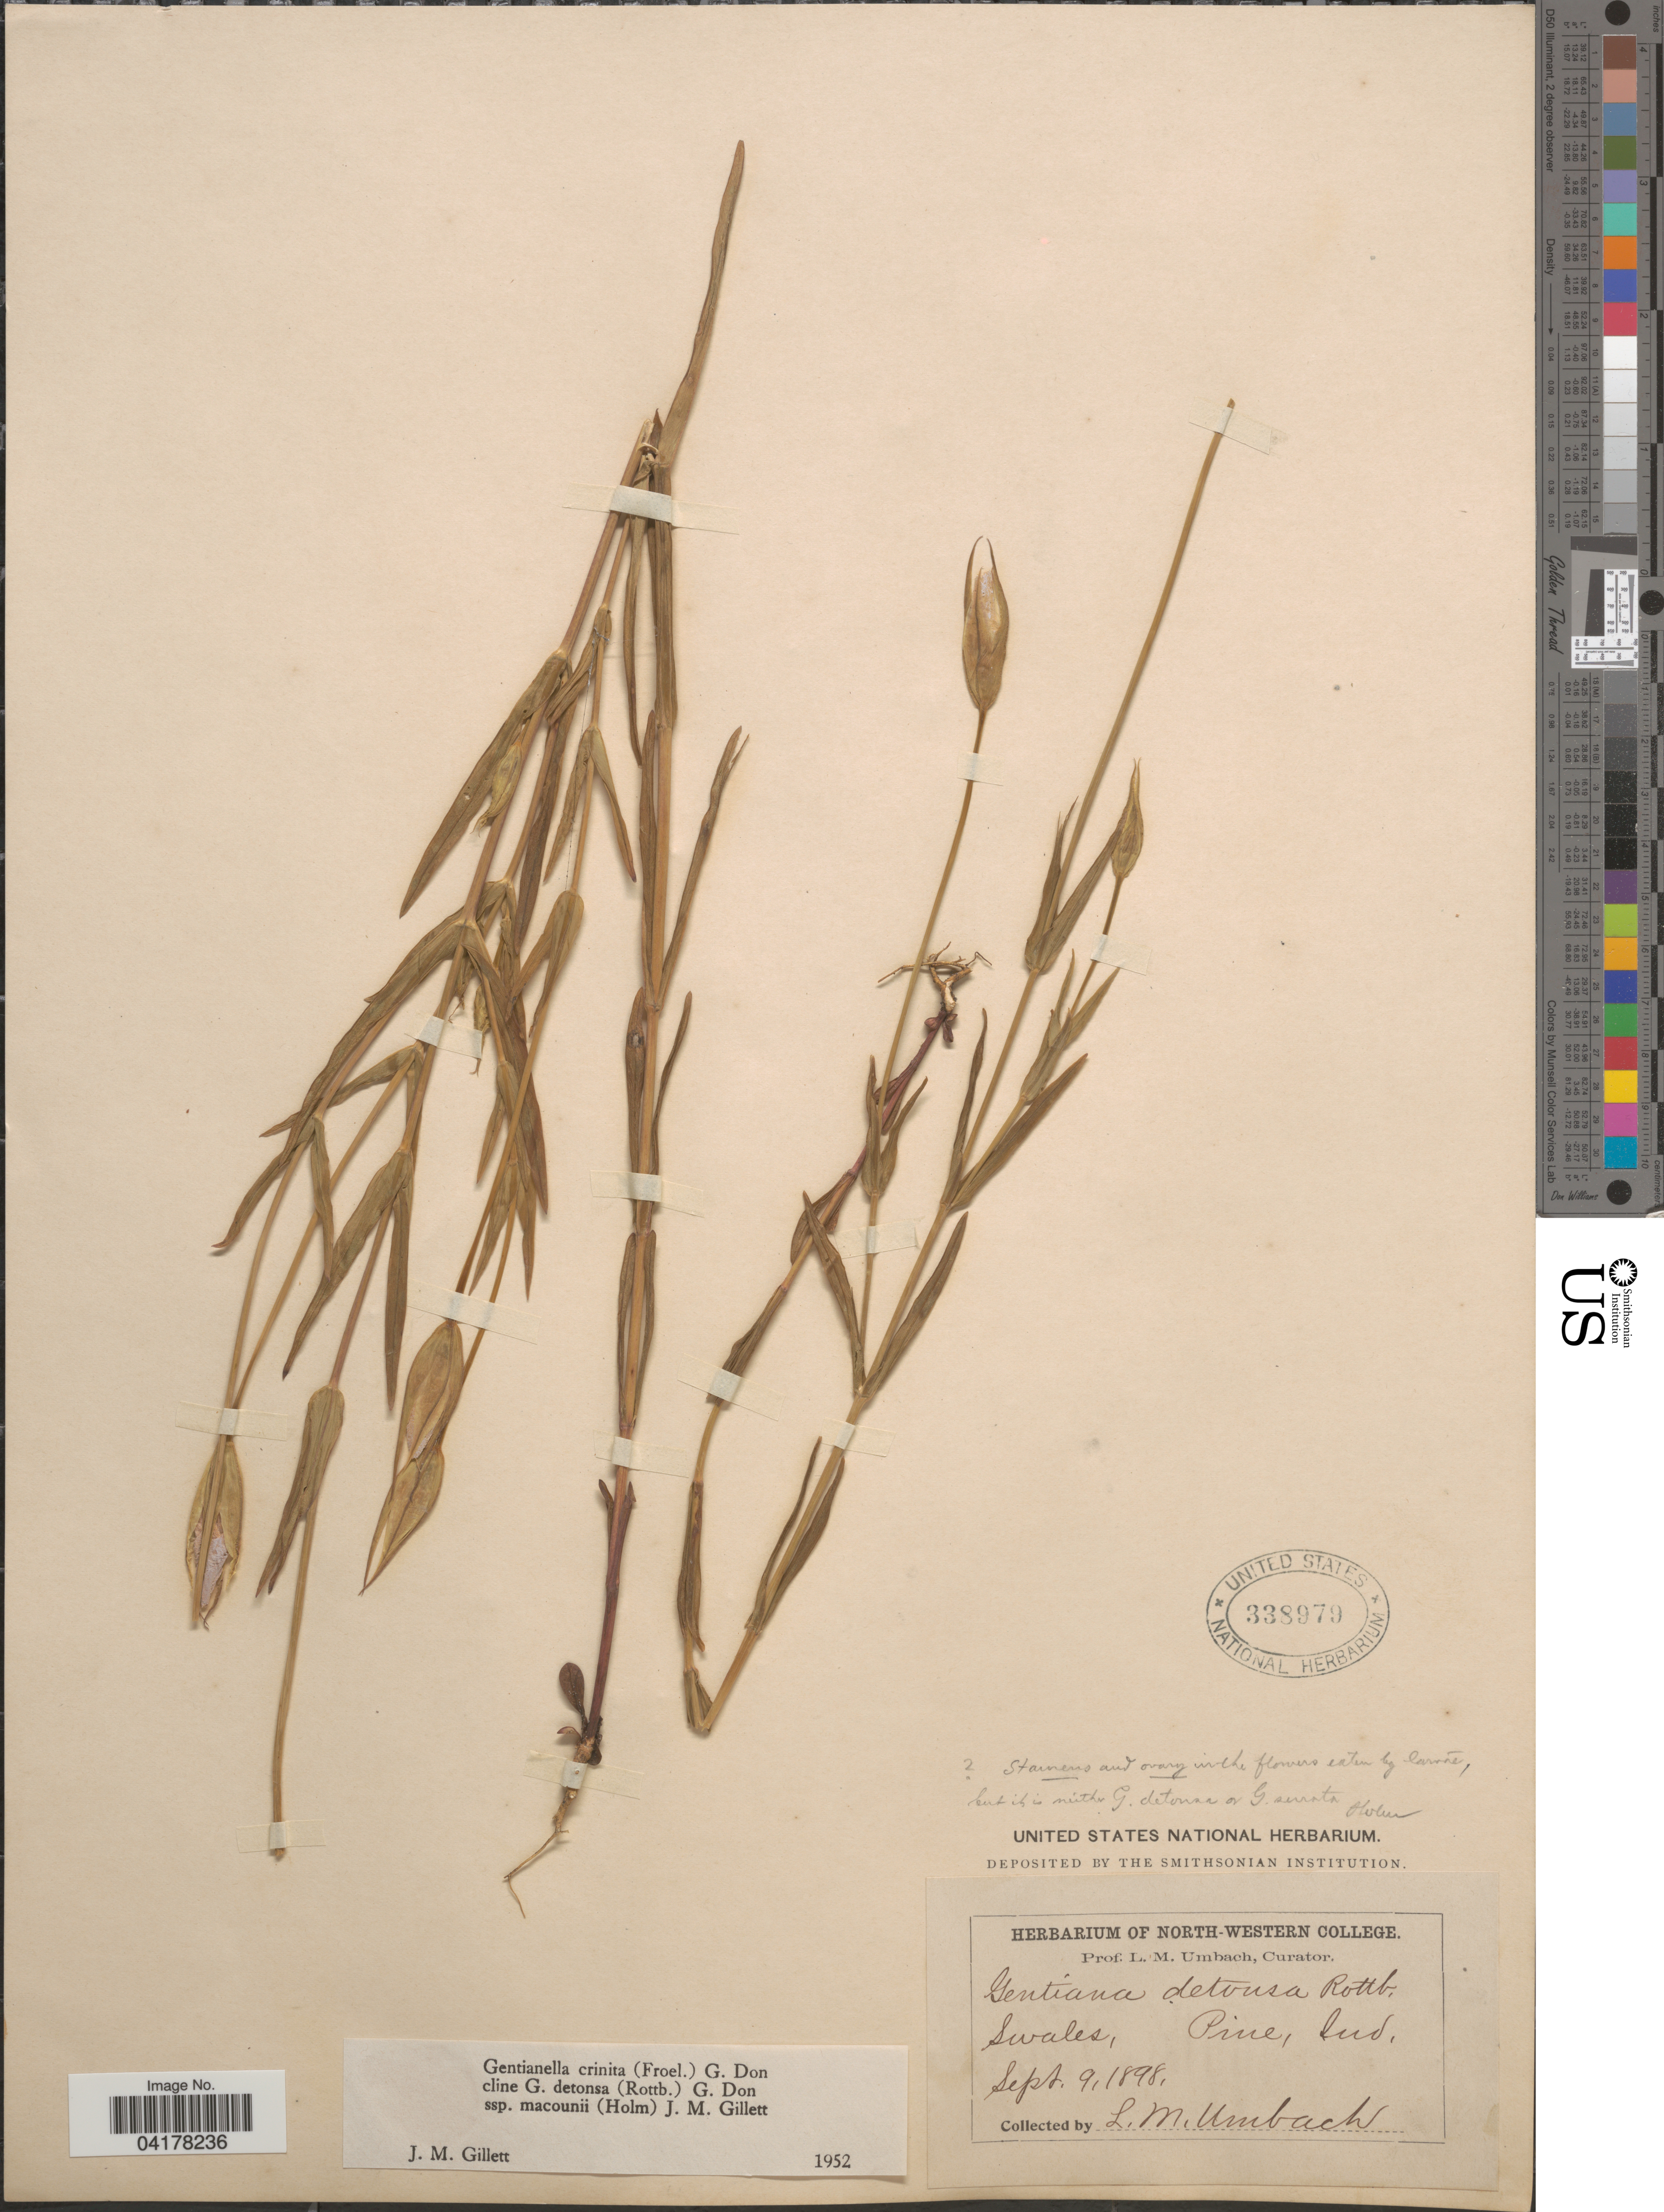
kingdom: Plantae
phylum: Tracheophyta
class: Magnoliopsida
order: Gentianales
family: Gentianaceae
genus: Gentianella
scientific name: Gentianella crinita subsp. macounii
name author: (Holm) J.M. Gillett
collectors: L. M. Umbach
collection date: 1898-09-09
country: United States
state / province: Indiana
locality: Swales, Pine.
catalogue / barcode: US 338979